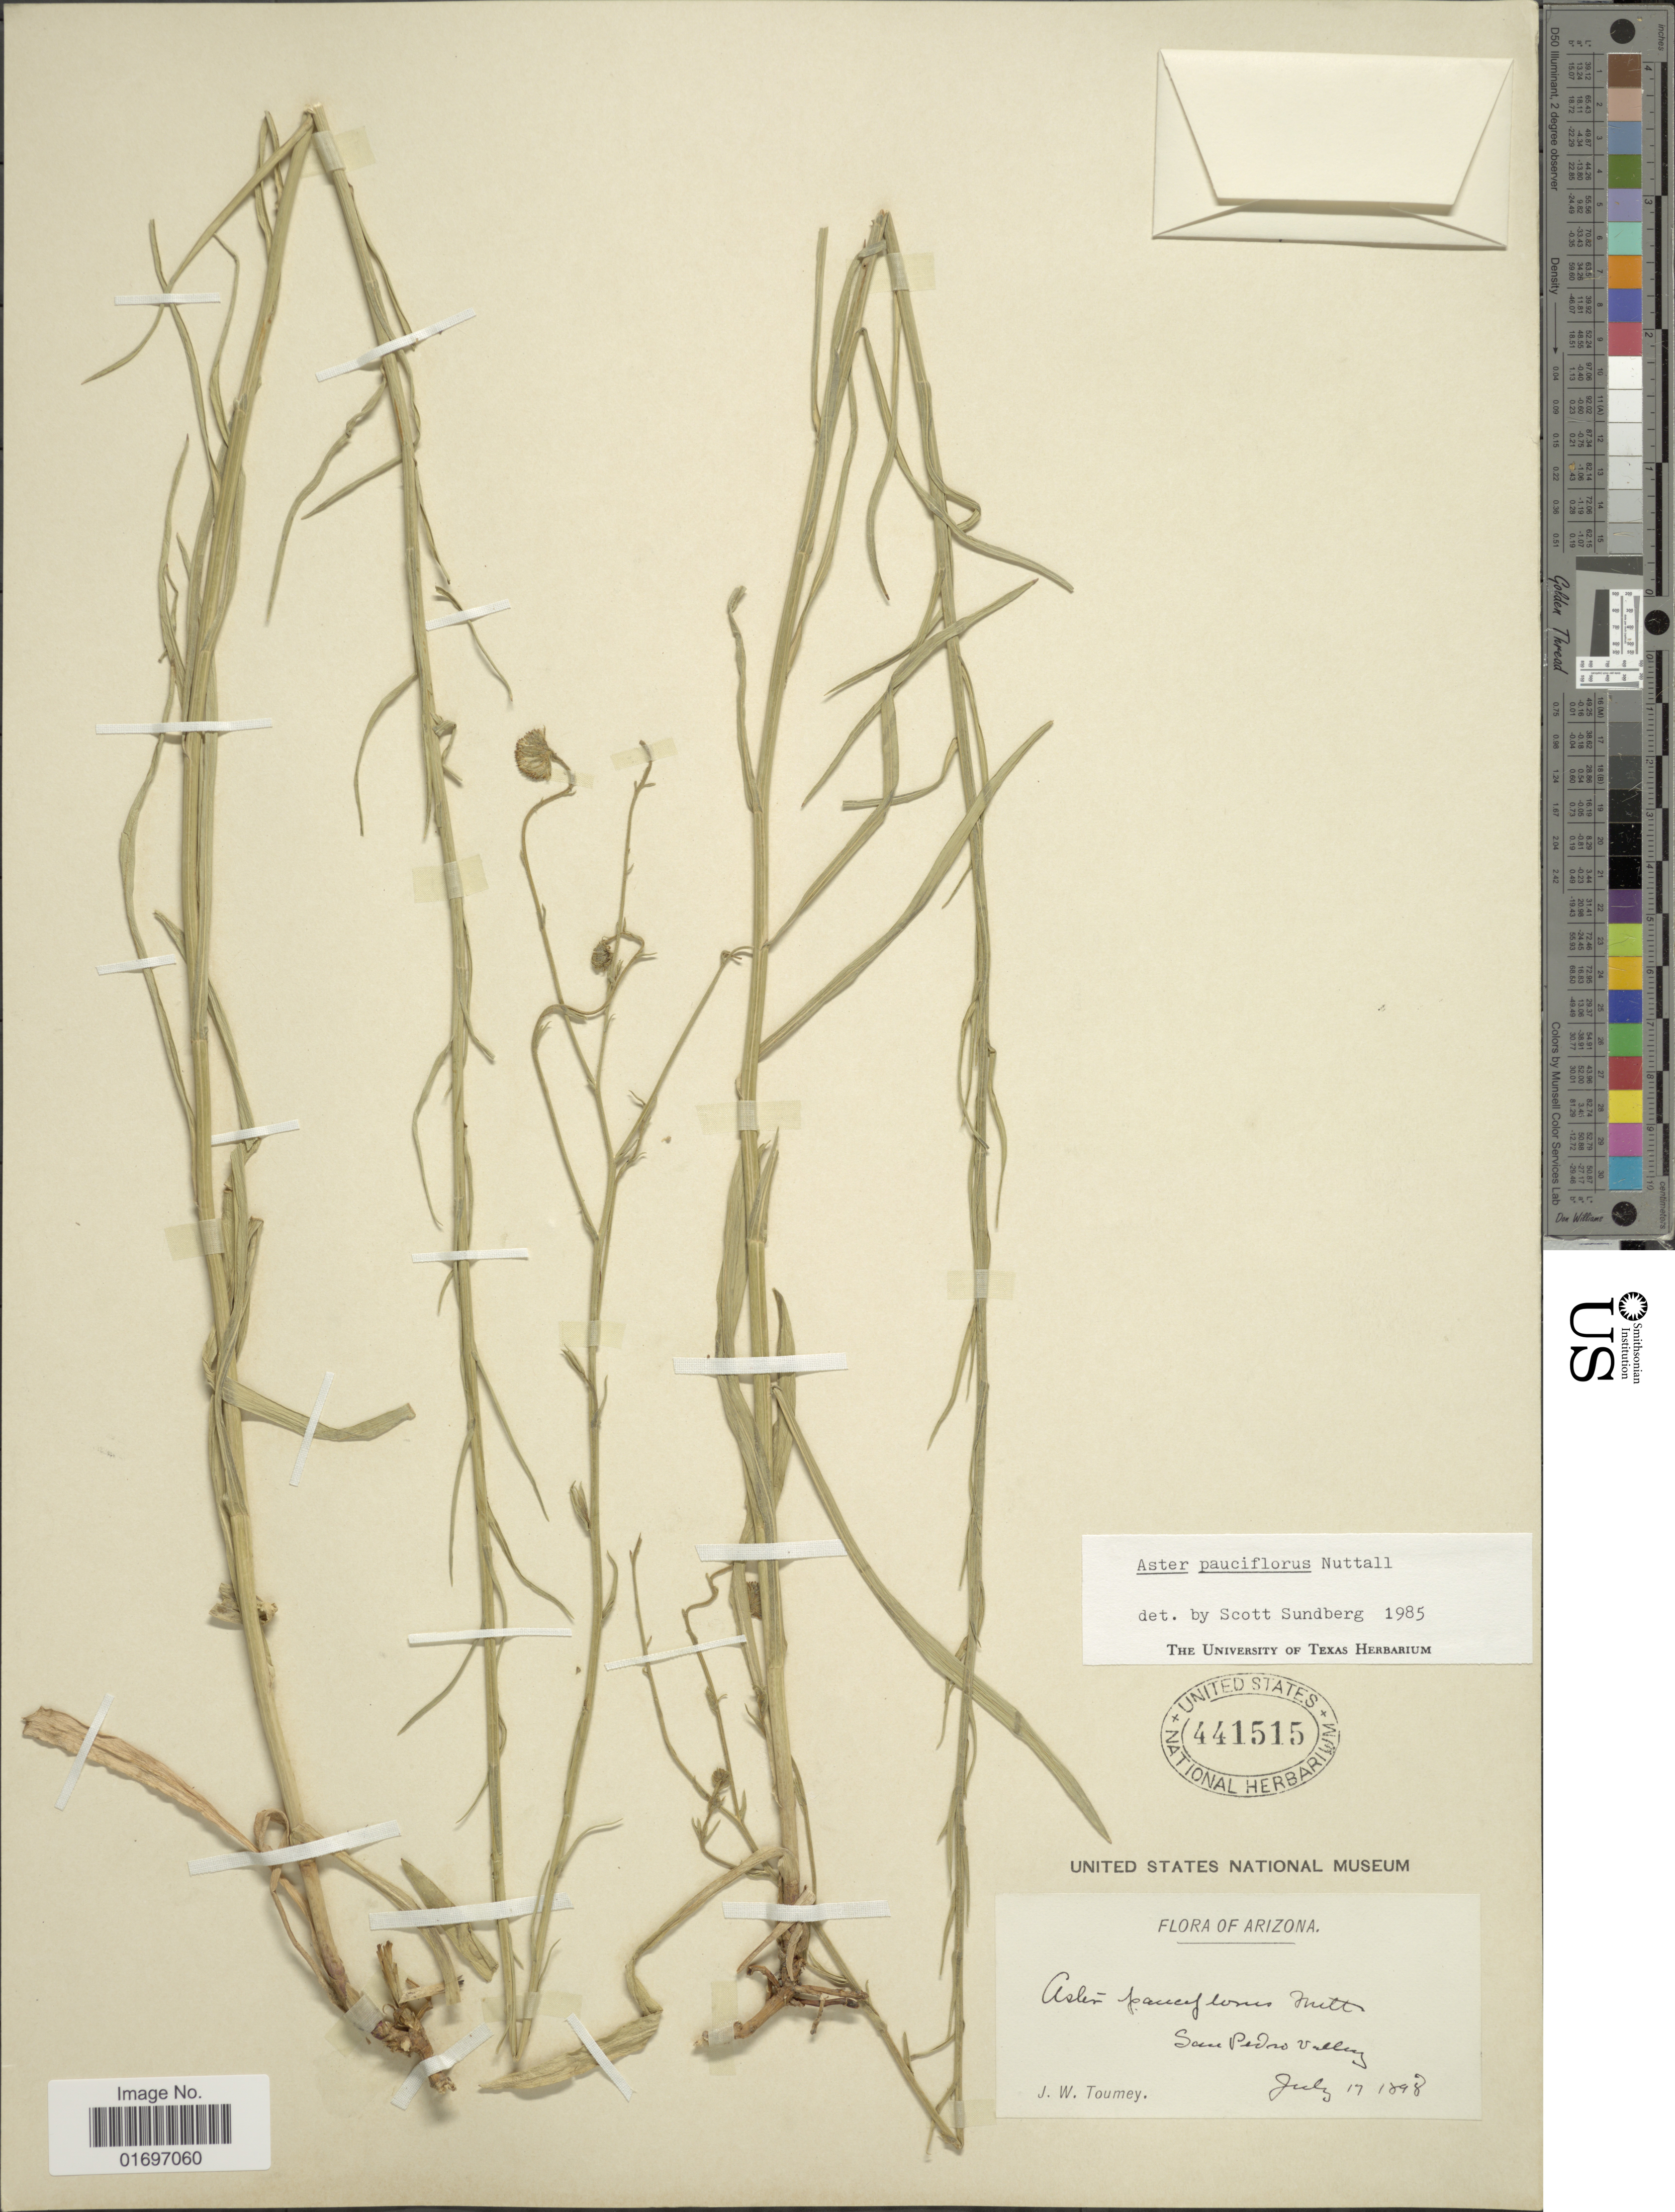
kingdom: Plantae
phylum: Tracheophyta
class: Magnoliopsida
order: Asterales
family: Asteraceae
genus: Almutaster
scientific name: Almutaster pauciflorus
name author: (Nutt.) Á. Löve & D. Löve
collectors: J. W. Toumey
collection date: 1898-07-17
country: United States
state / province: Arizona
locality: Arizona. San Pedro Valley.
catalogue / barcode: US 441515